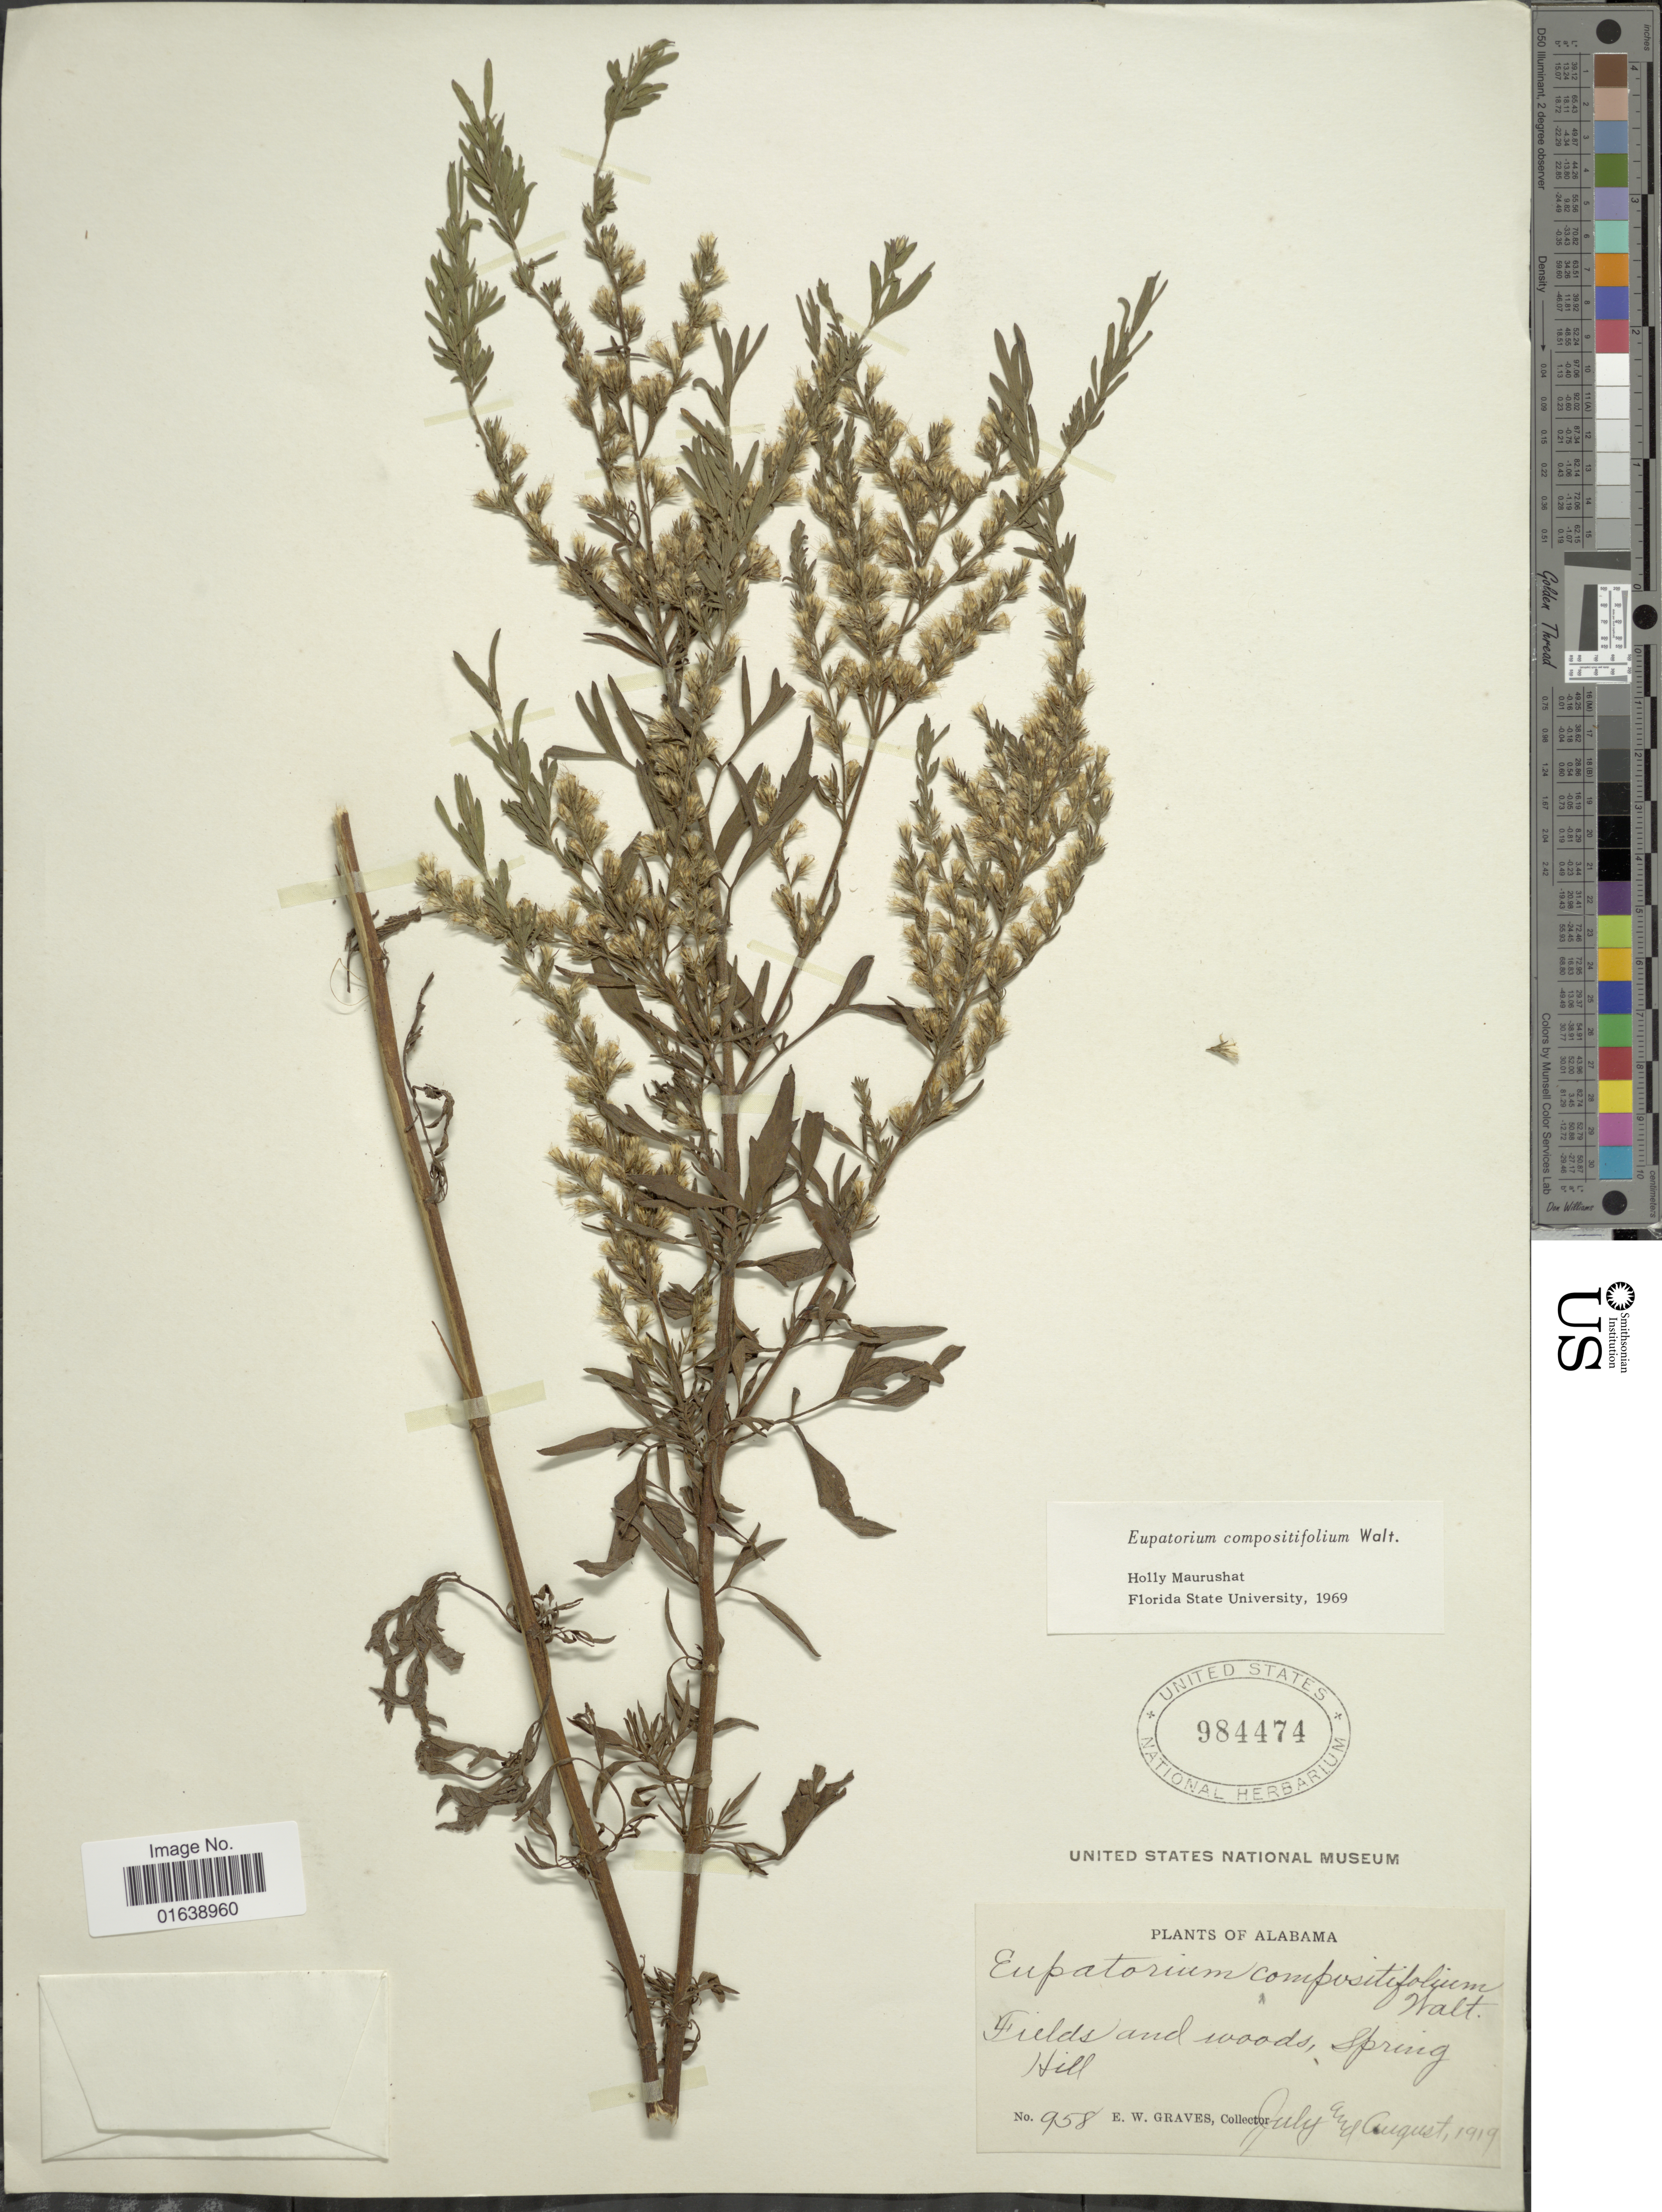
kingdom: Plantae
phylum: Tracheophyta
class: Magnoliopsida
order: Asterales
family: Asteraceae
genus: Eupatorium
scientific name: Eupatorium compositifolium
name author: Walter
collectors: E. Graves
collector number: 958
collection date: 1919-07/1919-08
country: United States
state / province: Alabama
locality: Fields and woods, spring hill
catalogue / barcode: US 984474